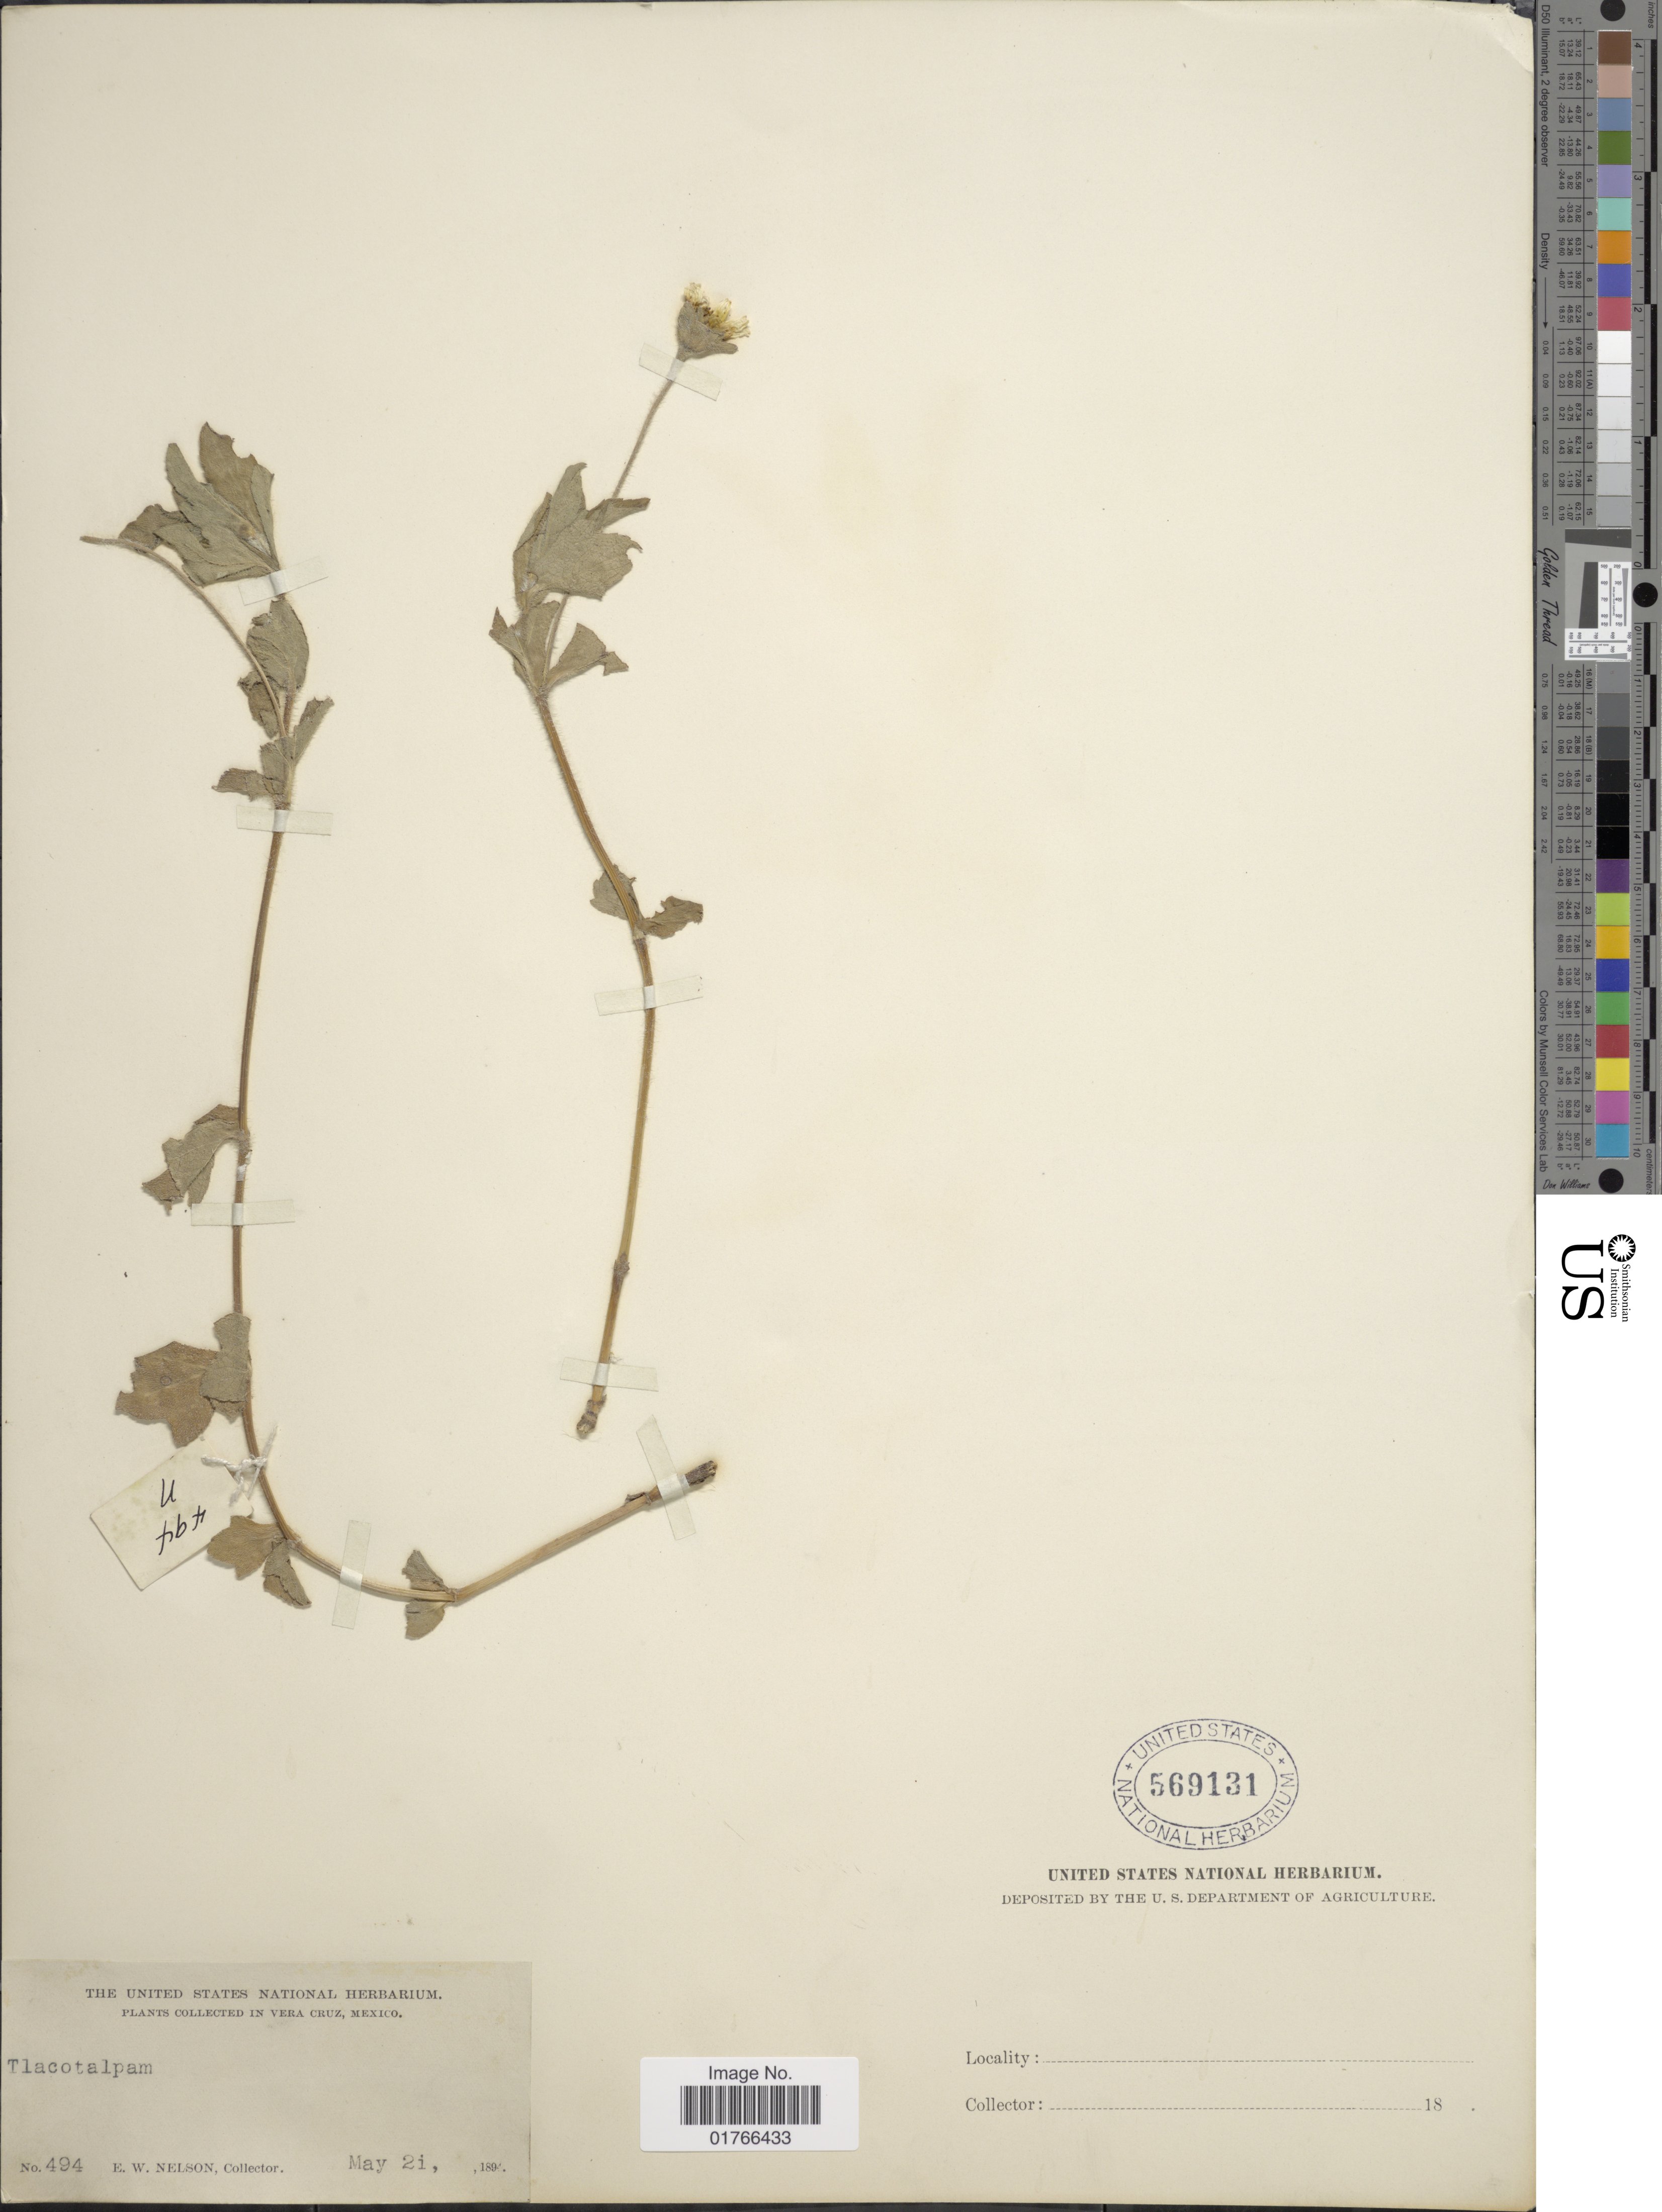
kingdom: Plantae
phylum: Tracheophyta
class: Magnoliopsida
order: Asterales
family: Asteraceae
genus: Sphagneticola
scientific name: Sphagneticola trilobata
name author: (L.) Pruski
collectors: E. W. Nelson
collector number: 494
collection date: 1894-05-21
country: Mexico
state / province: Veracruz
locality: Vera Cruz, Tlacotalpam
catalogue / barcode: US 569131